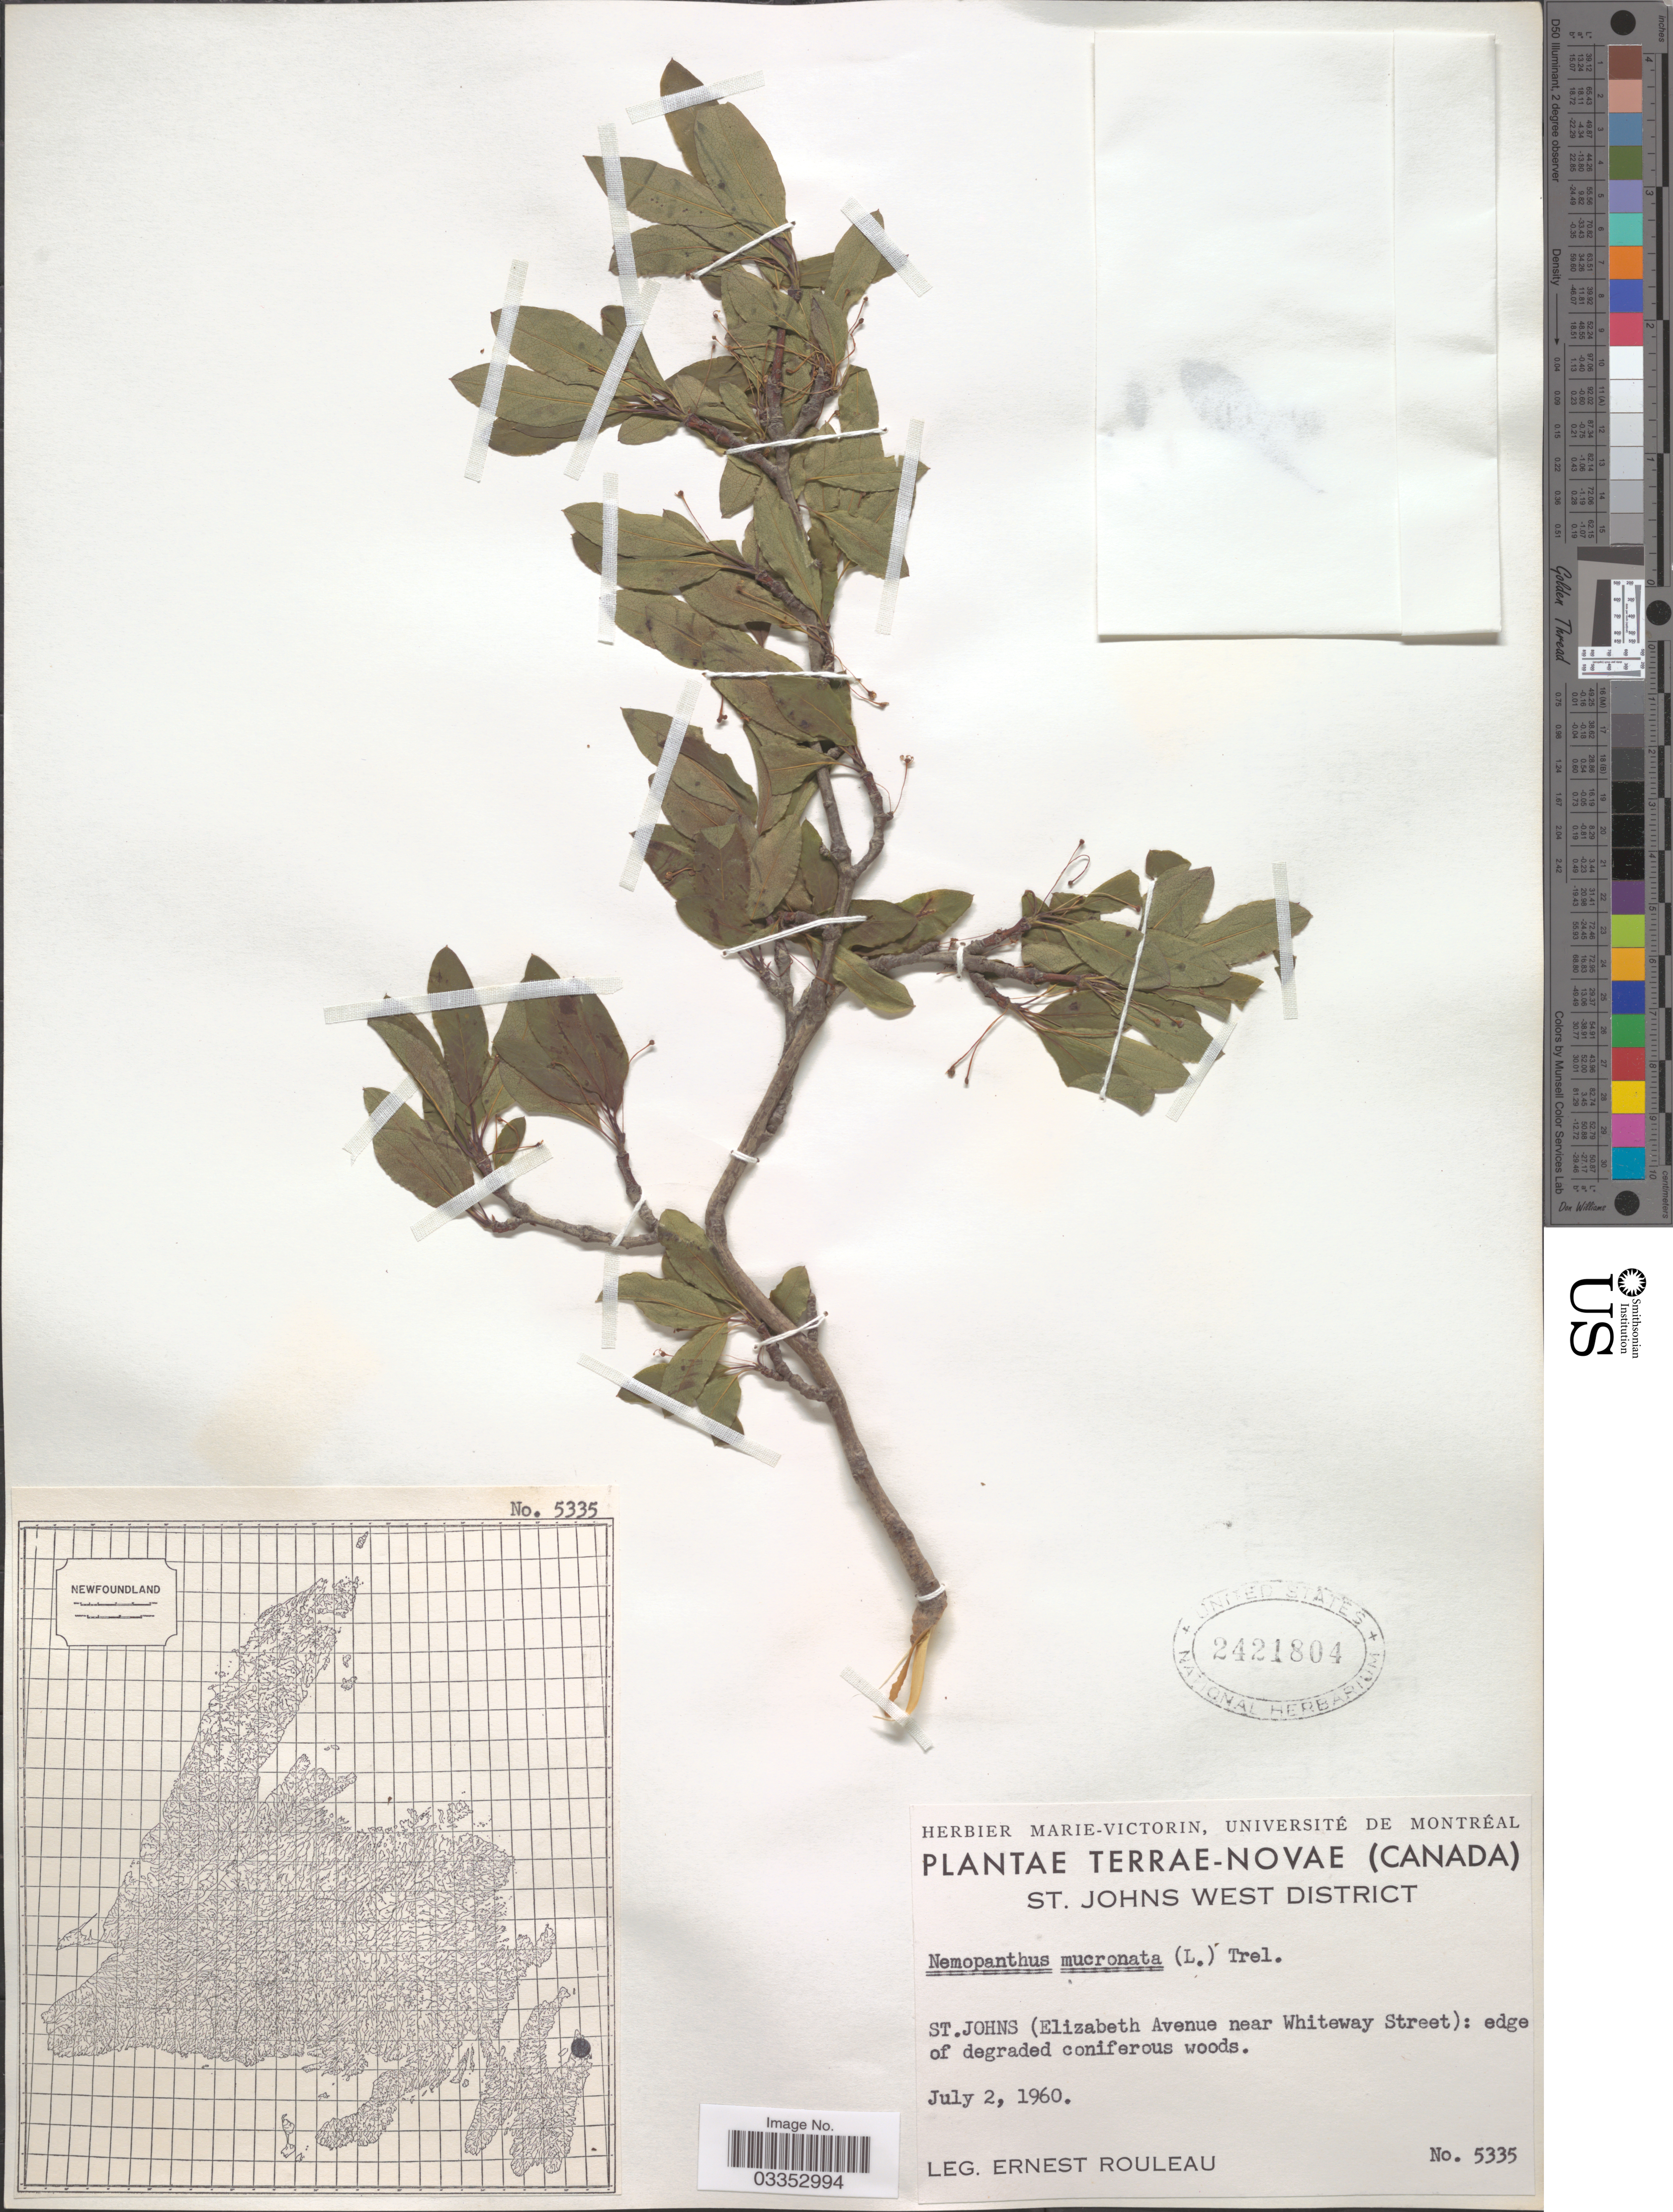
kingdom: Plantae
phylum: Tracheophyta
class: Magnoliopsida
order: Aquifoliales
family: Aquifoliaceae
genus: Nemopanthus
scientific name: Nemopanthus mucronatus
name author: (L.) Trel.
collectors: E. Rouleau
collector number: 5335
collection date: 1960-07-02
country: Canada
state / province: Newfoundland and Labrador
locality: Terrae-Novae. St. Johns West District. St. Johns (Elizabeth Avenue near Whiteway Street).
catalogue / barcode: US 2421804